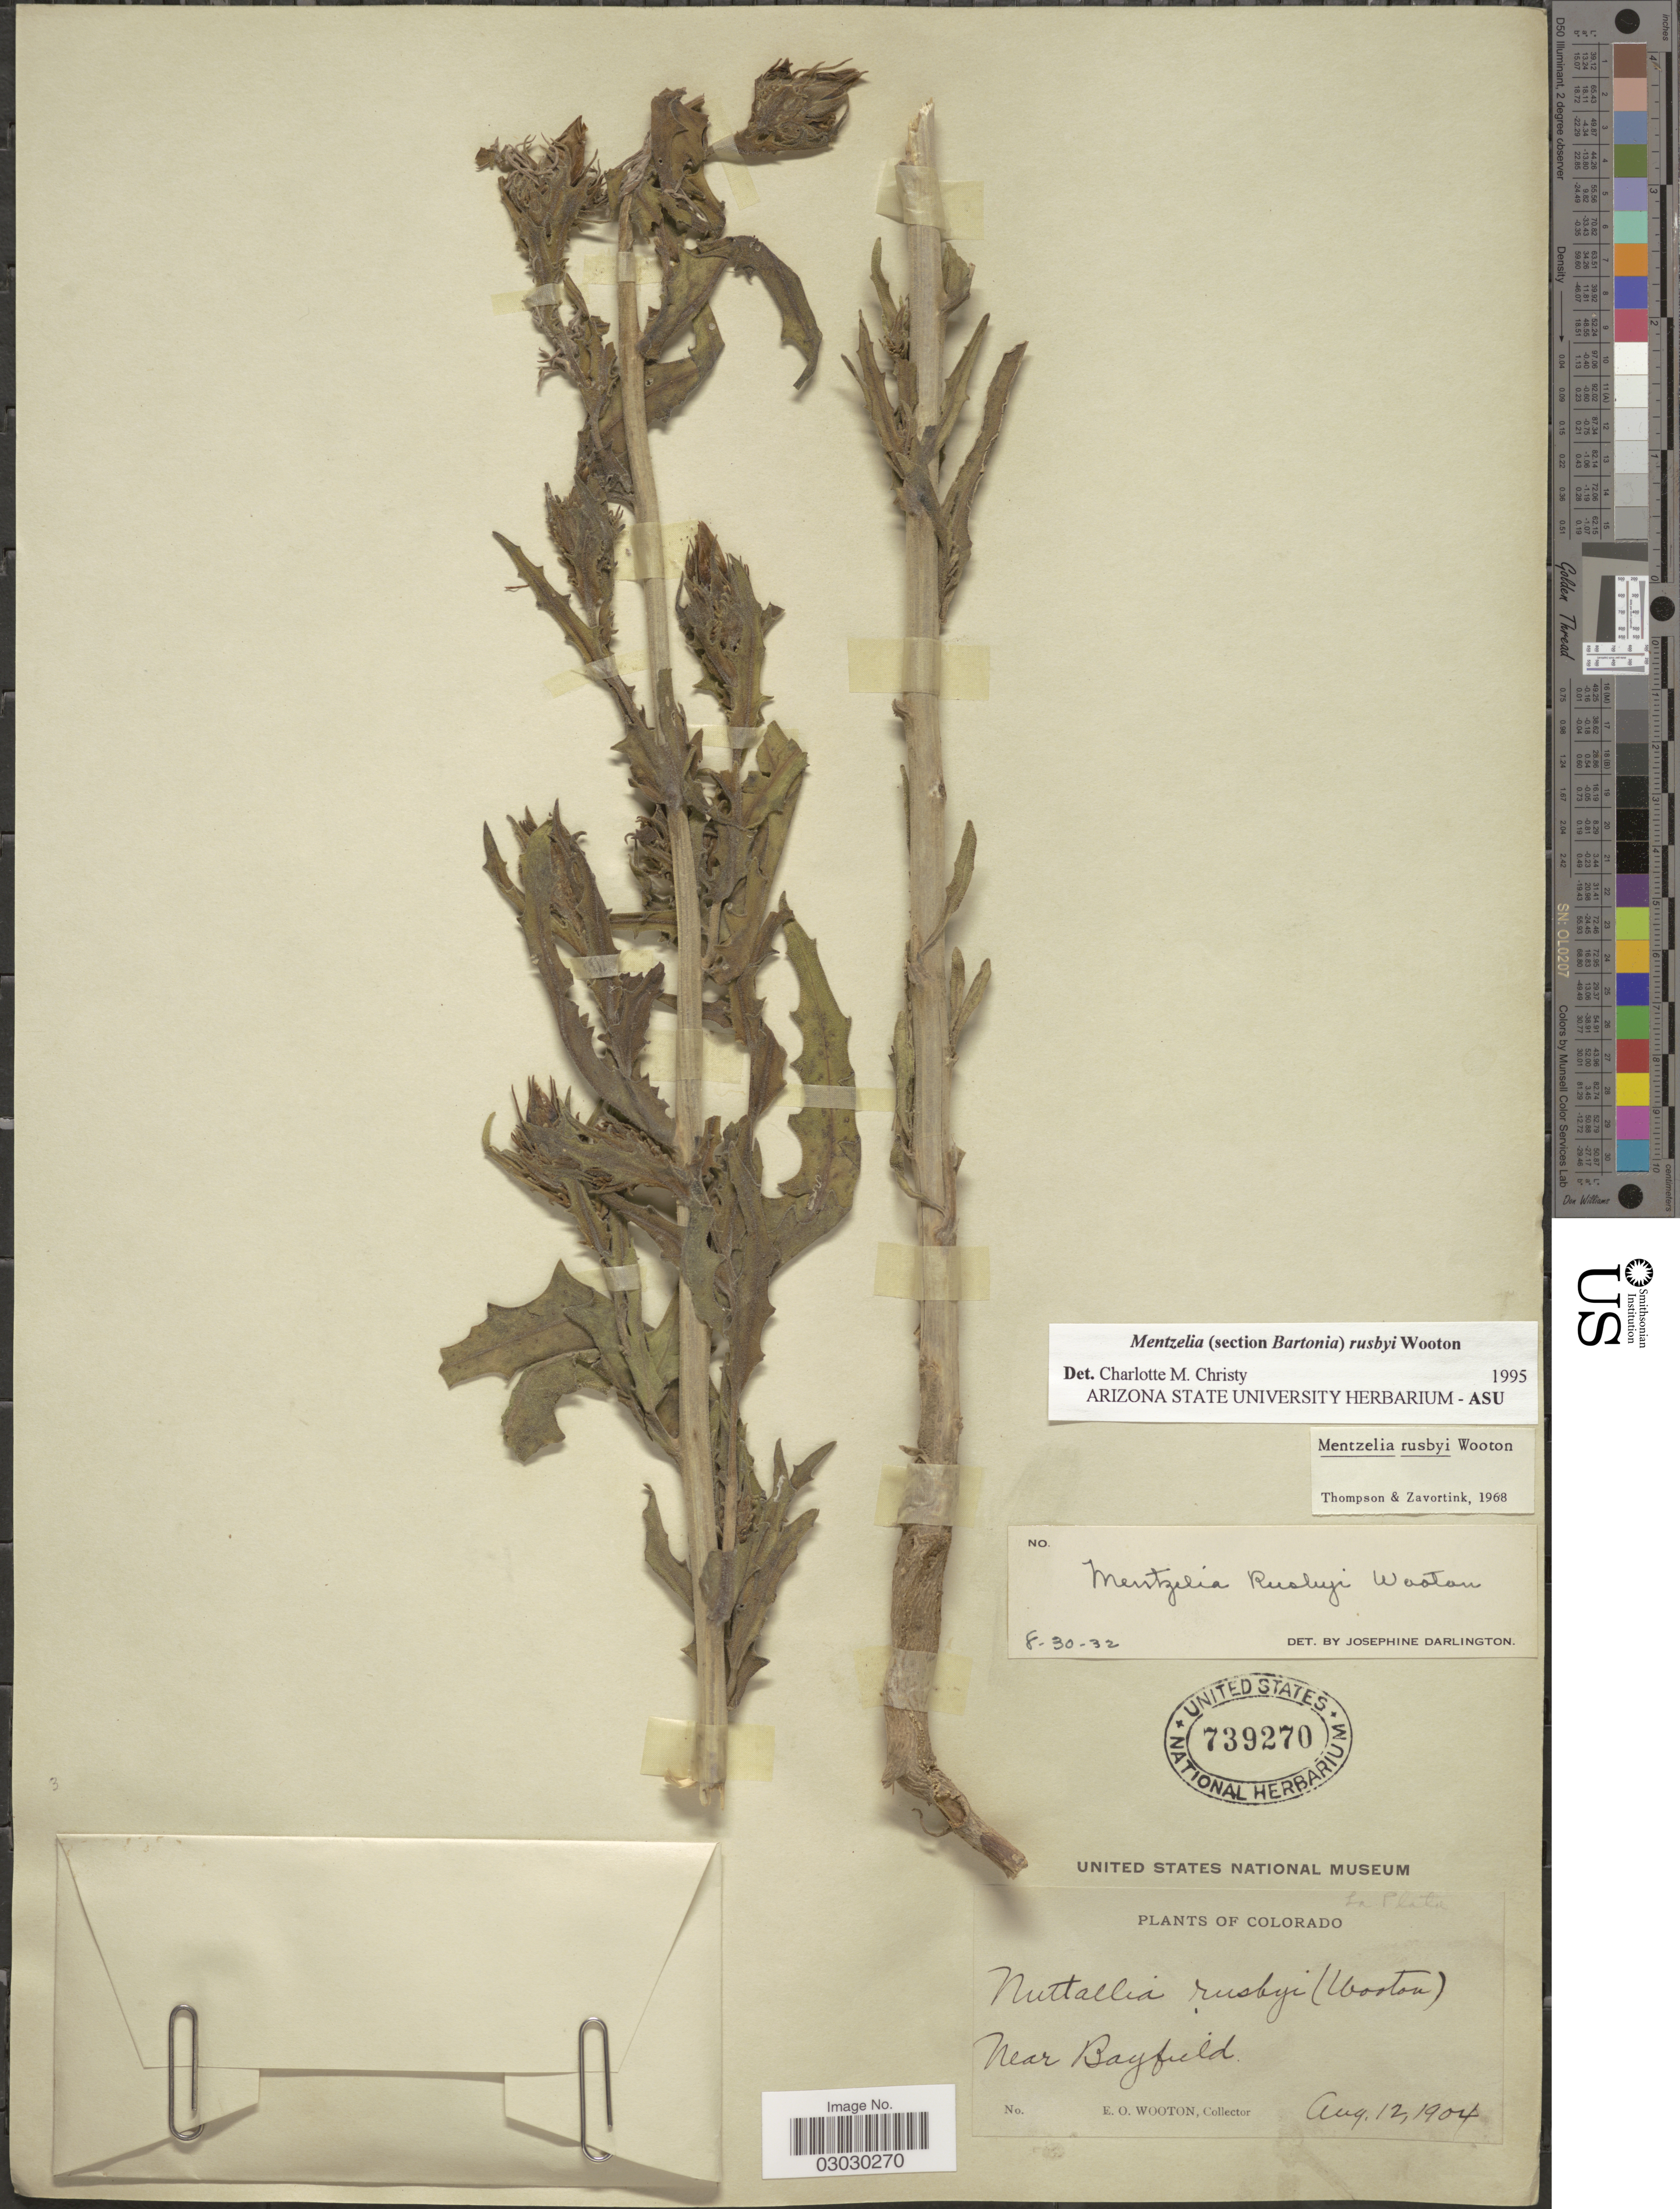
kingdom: Plantae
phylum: Tracheophyta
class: Magnoliopsida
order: Cornales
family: Loasaceae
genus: Mentzelia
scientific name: Mentzelia rusbyi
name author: Wooton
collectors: E. O. Wooton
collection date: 1904-08-12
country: United States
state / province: Colorado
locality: Near Bayfield.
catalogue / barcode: US 739270